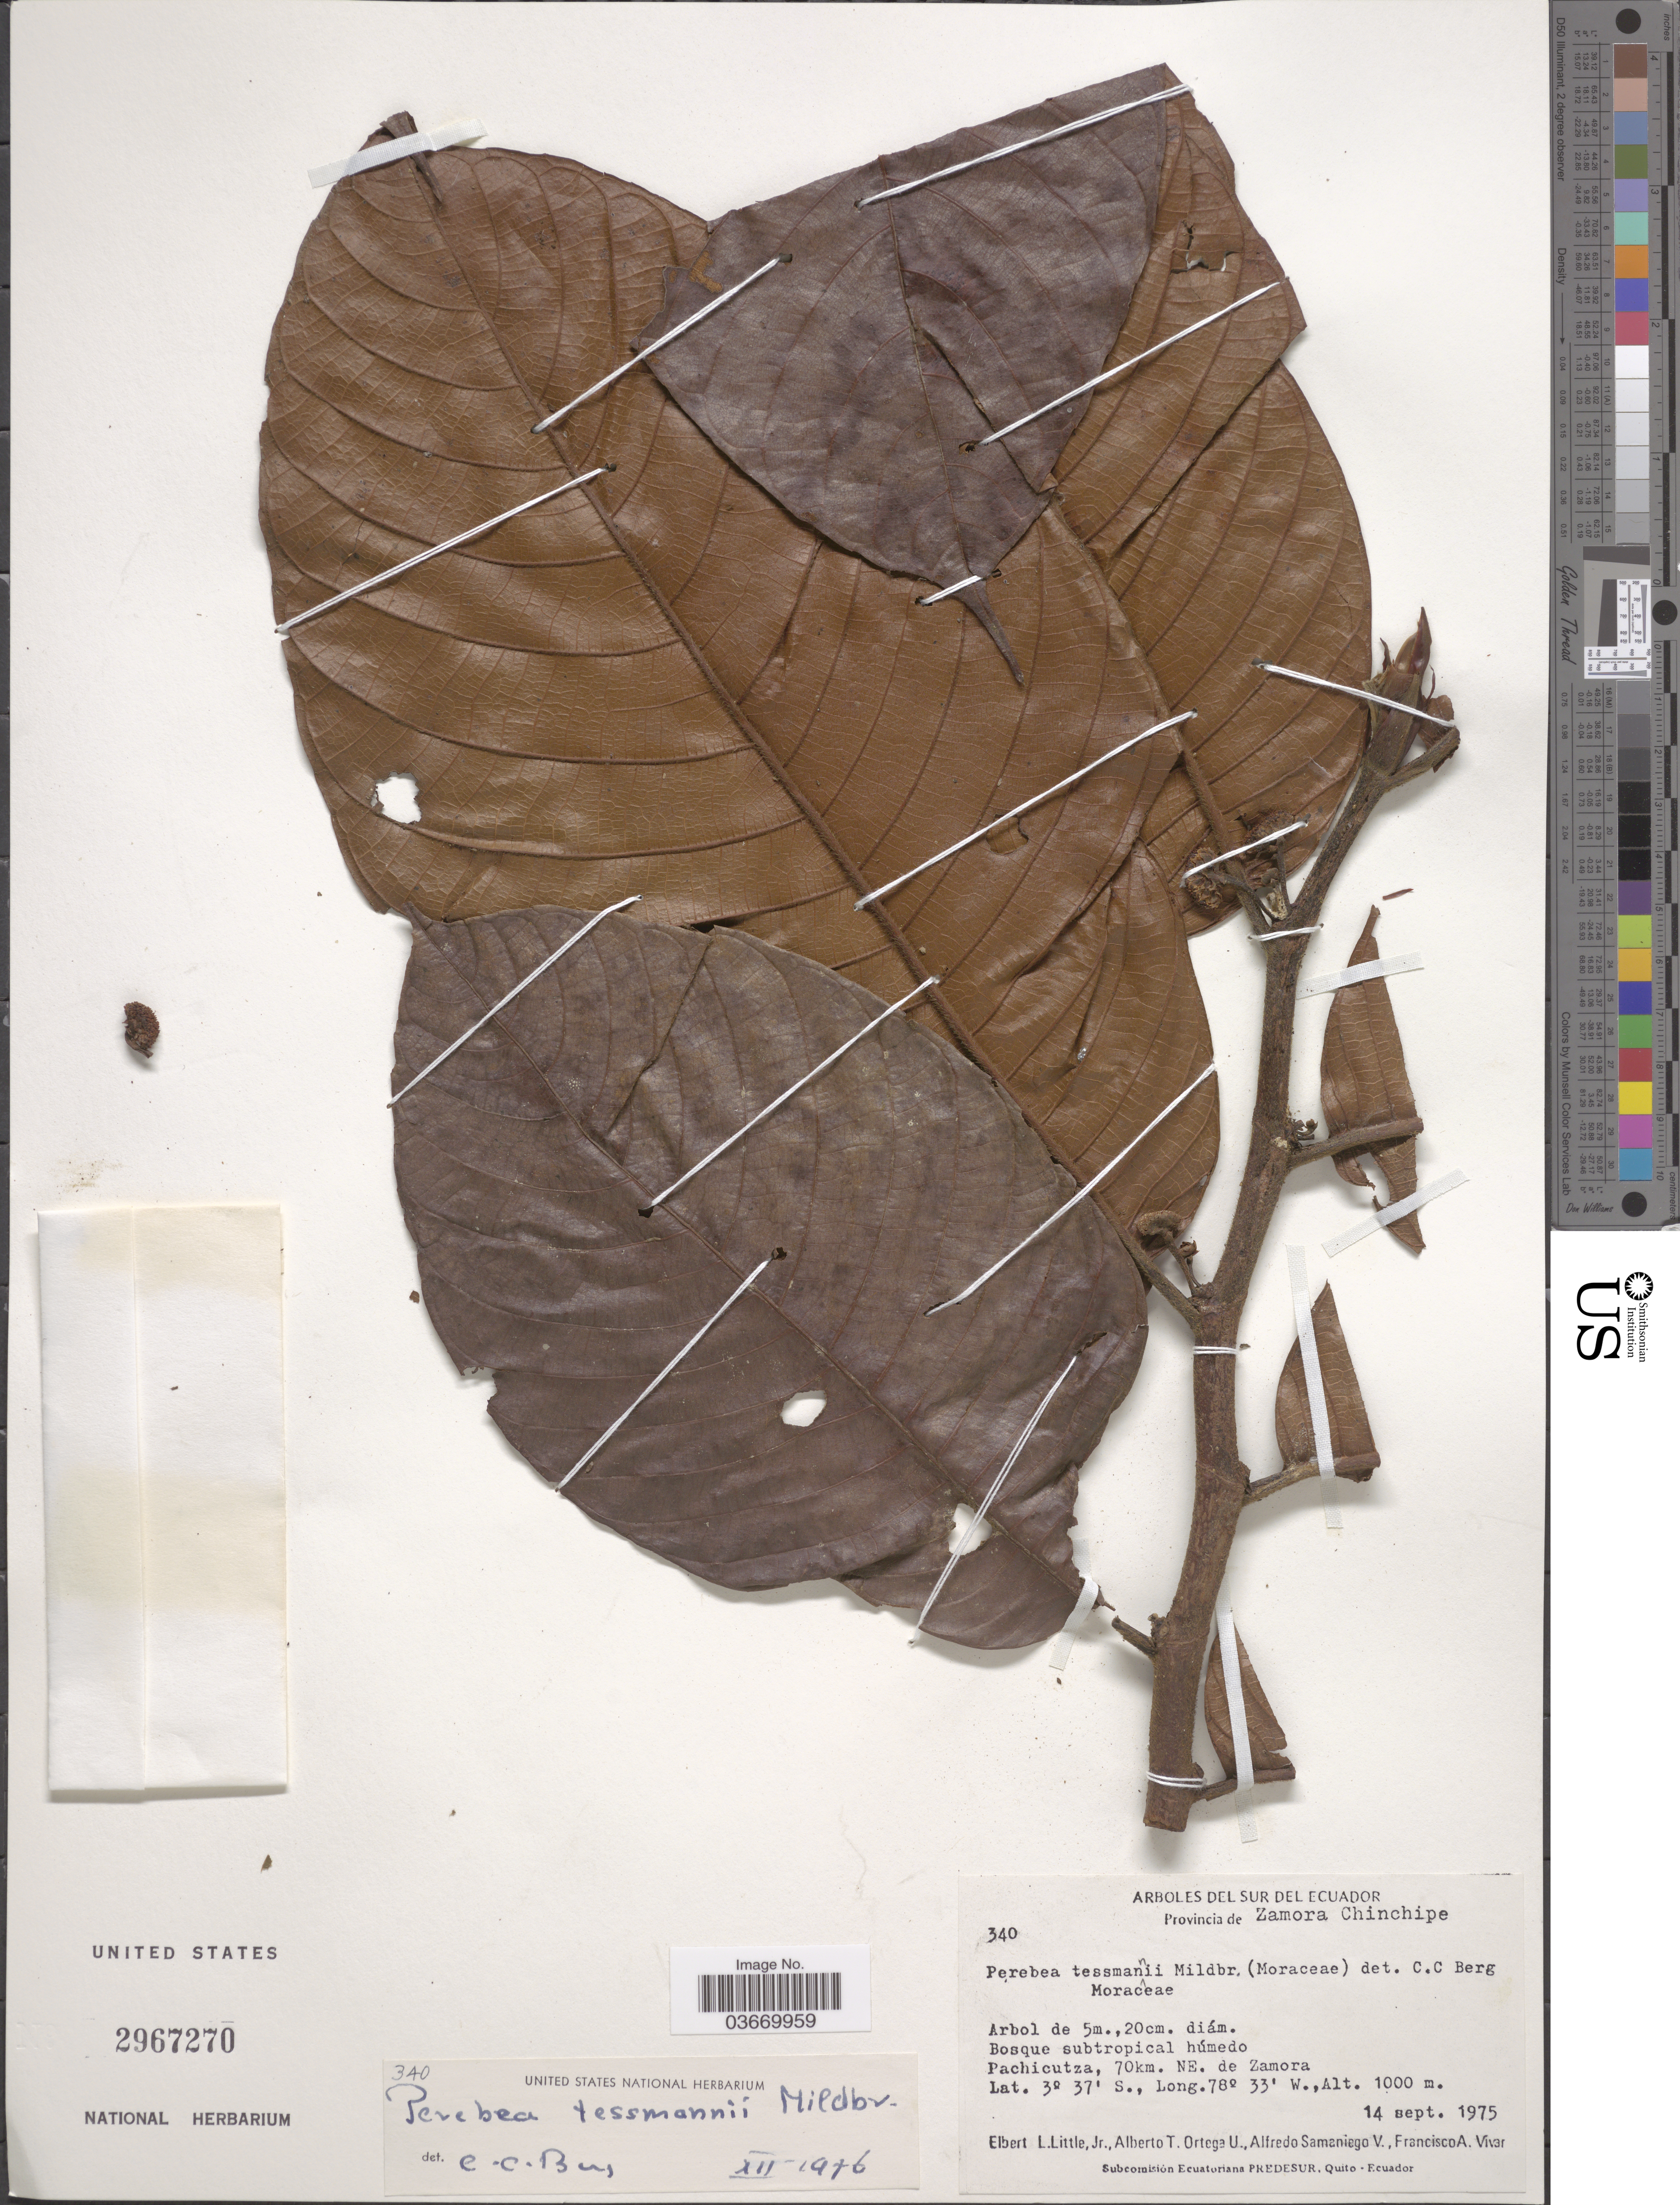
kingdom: Plantae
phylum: Tracheophyta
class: Magnoliopsida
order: Rosales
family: Moraceae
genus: Perebea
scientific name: Perebea tessmannii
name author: Mildbr.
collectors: E. L. Little, A. T. Ortega U., A. V. Samaniego & F. A. Vivar C.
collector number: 340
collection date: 1975-09-14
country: Ecuador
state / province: Zamora-Chinchipe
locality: Del Sur del Ecuador. Pachicutza, 70km. NE. de Zamora.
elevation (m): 1000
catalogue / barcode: US 2967270